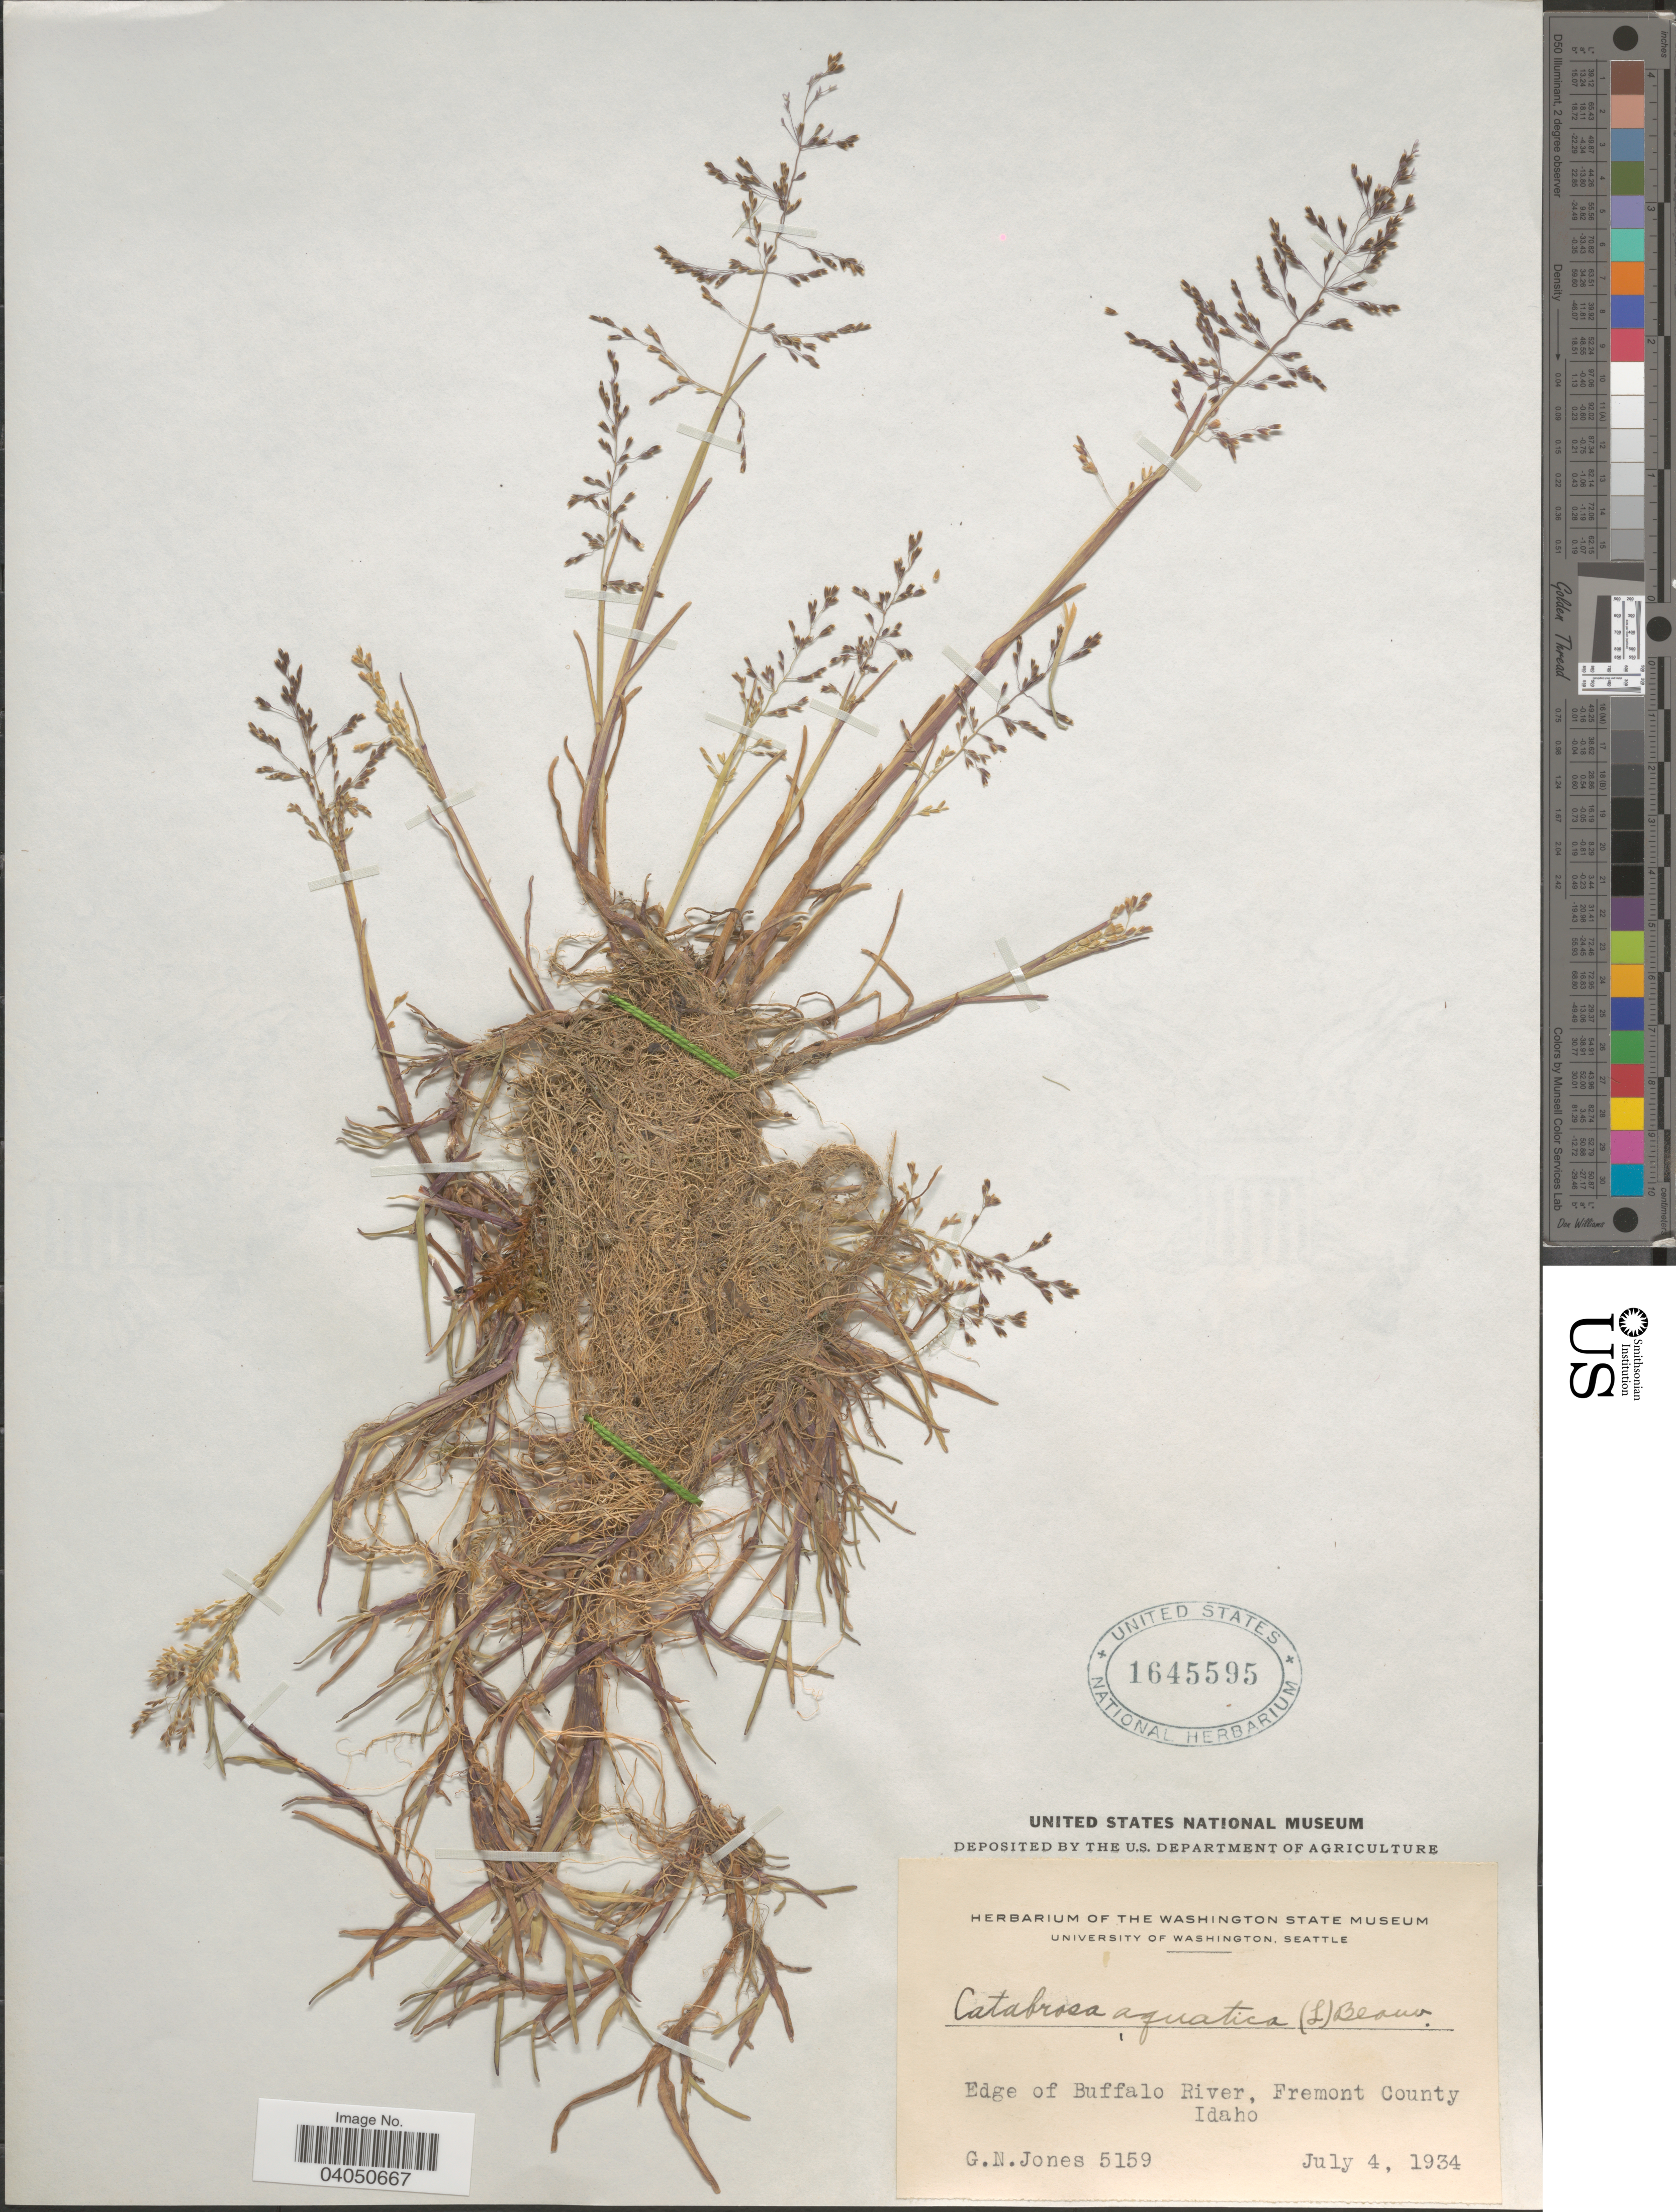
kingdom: Plantae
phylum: Tracheophyta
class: Liliopsida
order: Poales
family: Poaceae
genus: Catabrosa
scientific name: Catabrosa aquatica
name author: (L.) P. Beauv.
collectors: G. N. Jones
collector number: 5159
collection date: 1934-07-04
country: United States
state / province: Idaho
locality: Edge of Buffalo River, Fremont County.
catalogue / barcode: US 1645595